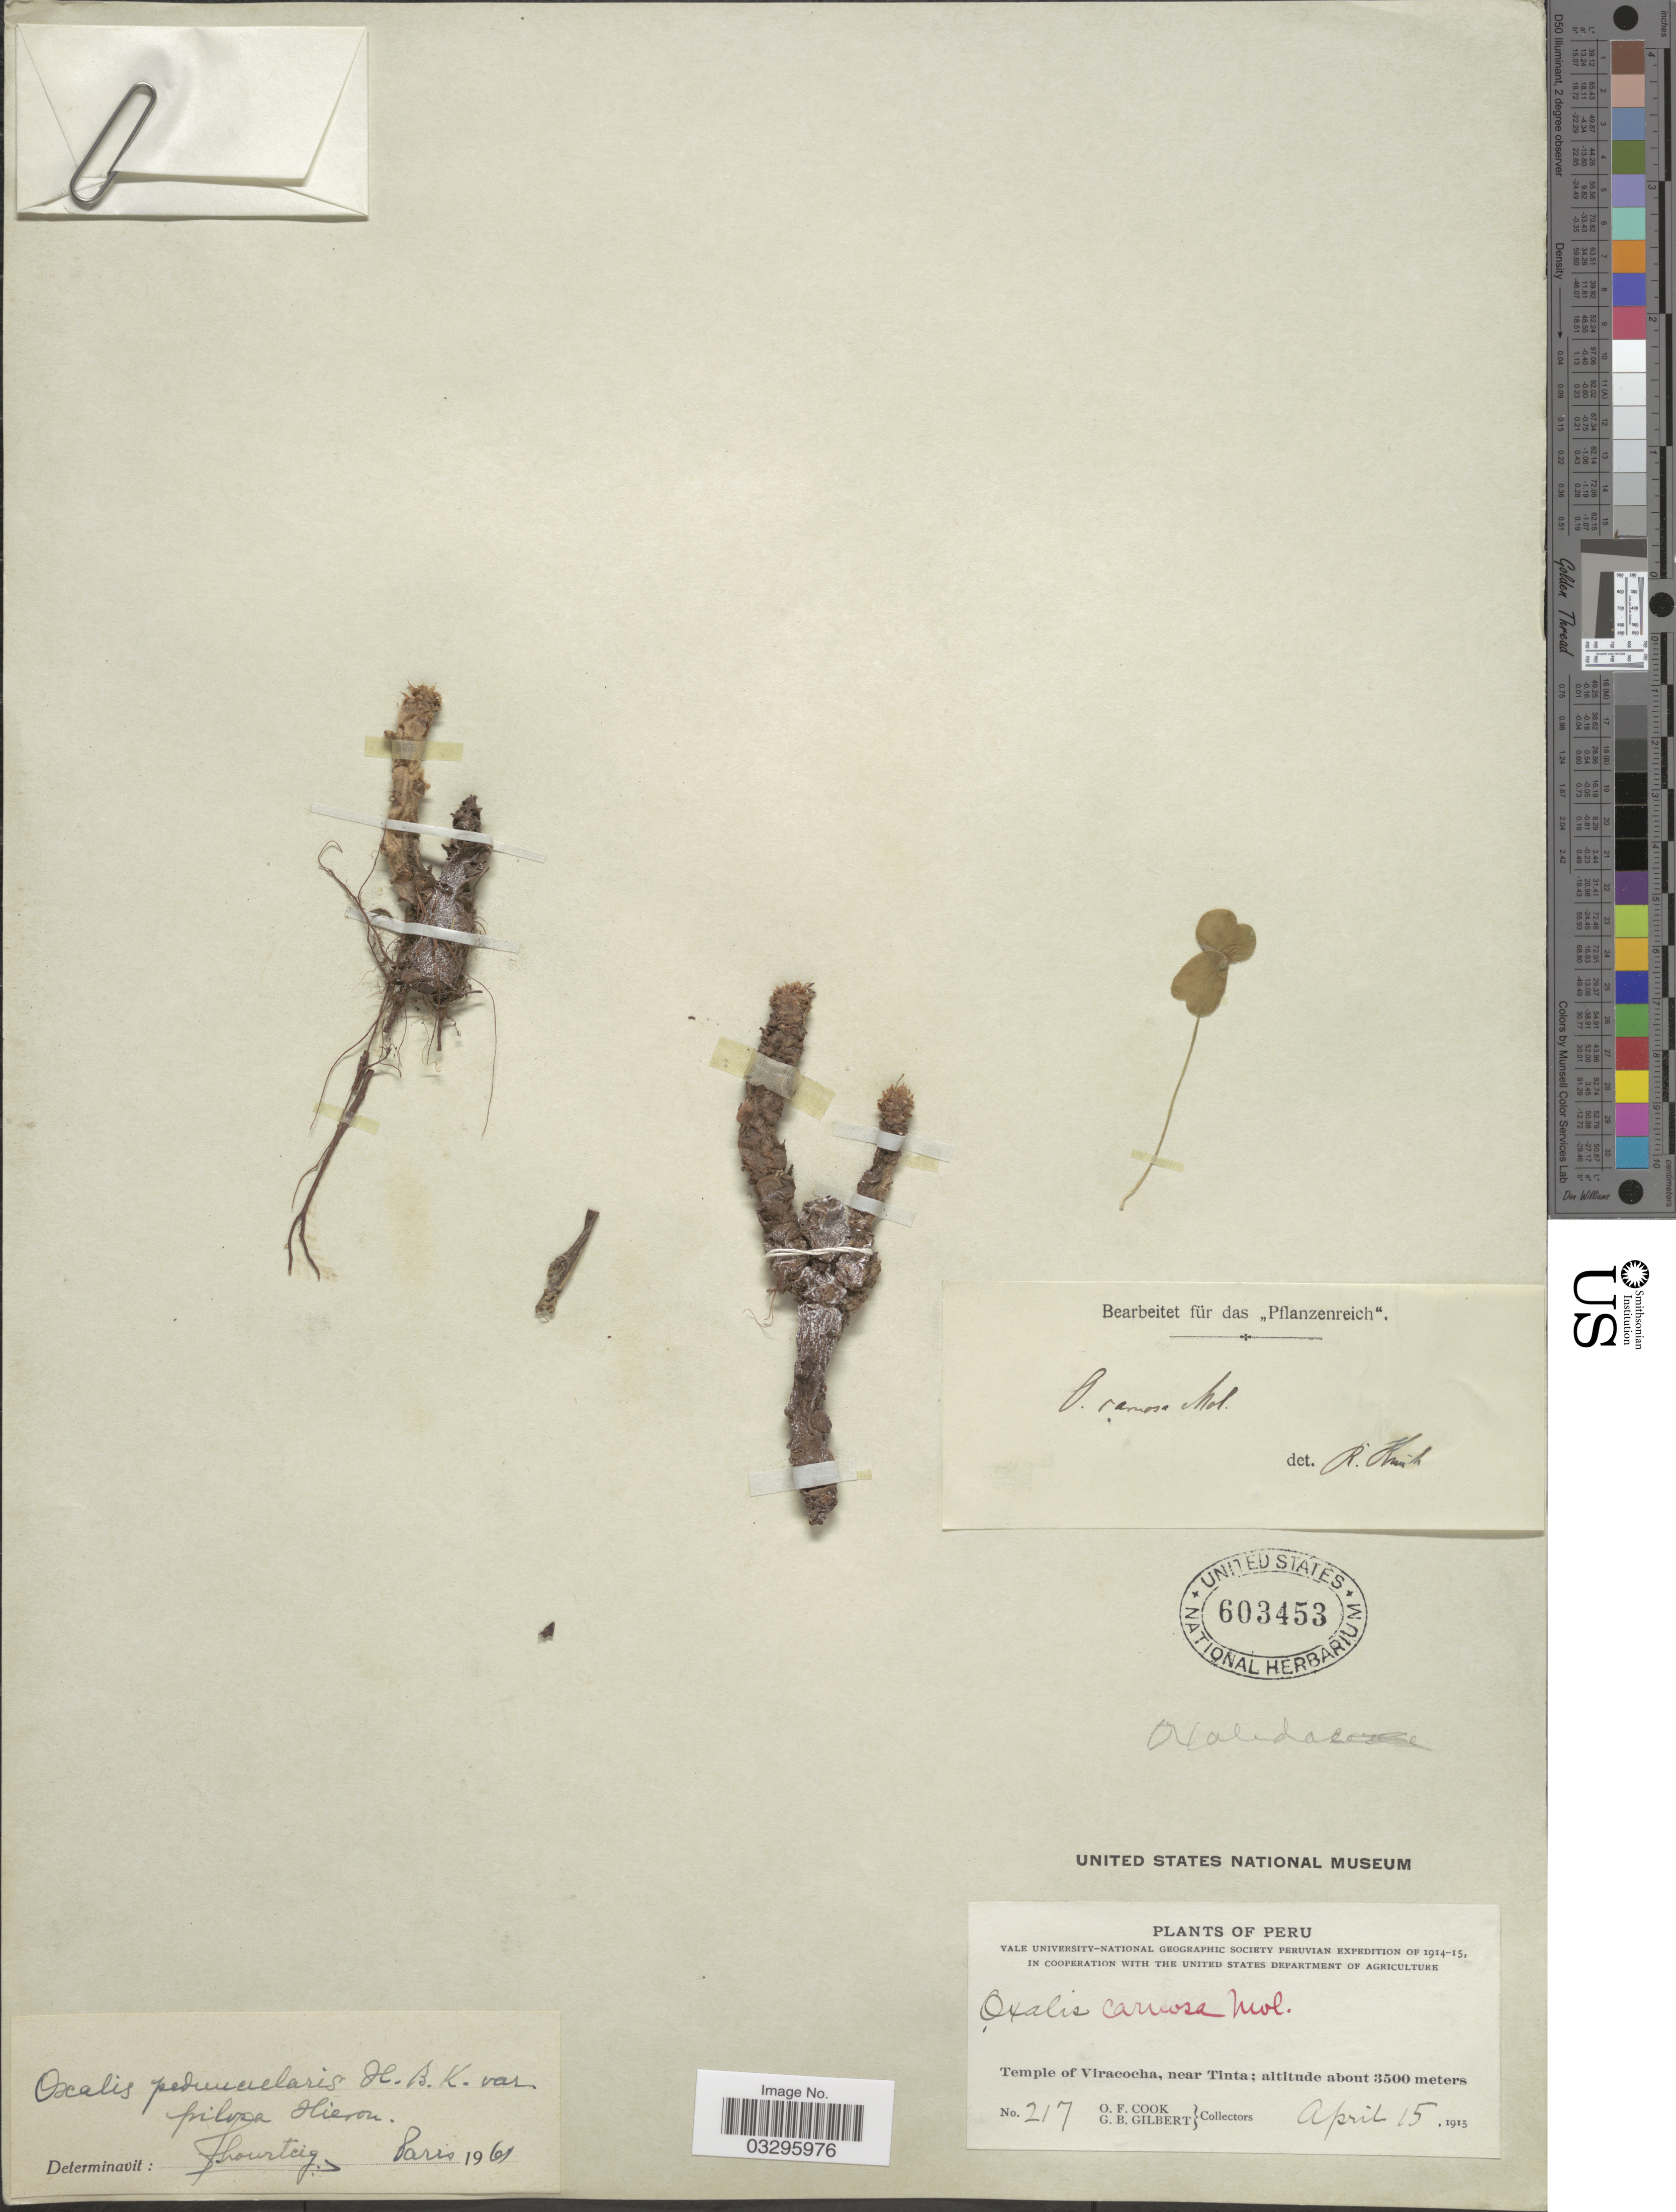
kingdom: Plantae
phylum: Tracheophyta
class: Magnoliopsida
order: Oxalidales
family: Oxalidaceae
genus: Oxalis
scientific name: Oxalis peduncularis var. pilosa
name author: Hieron.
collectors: O. F. Cook & G. B. Gilbert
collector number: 217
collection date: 1915-04-15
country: Peru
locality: Temple of Viracocha, near Tinta.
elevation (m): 3500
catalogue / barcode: US 603453